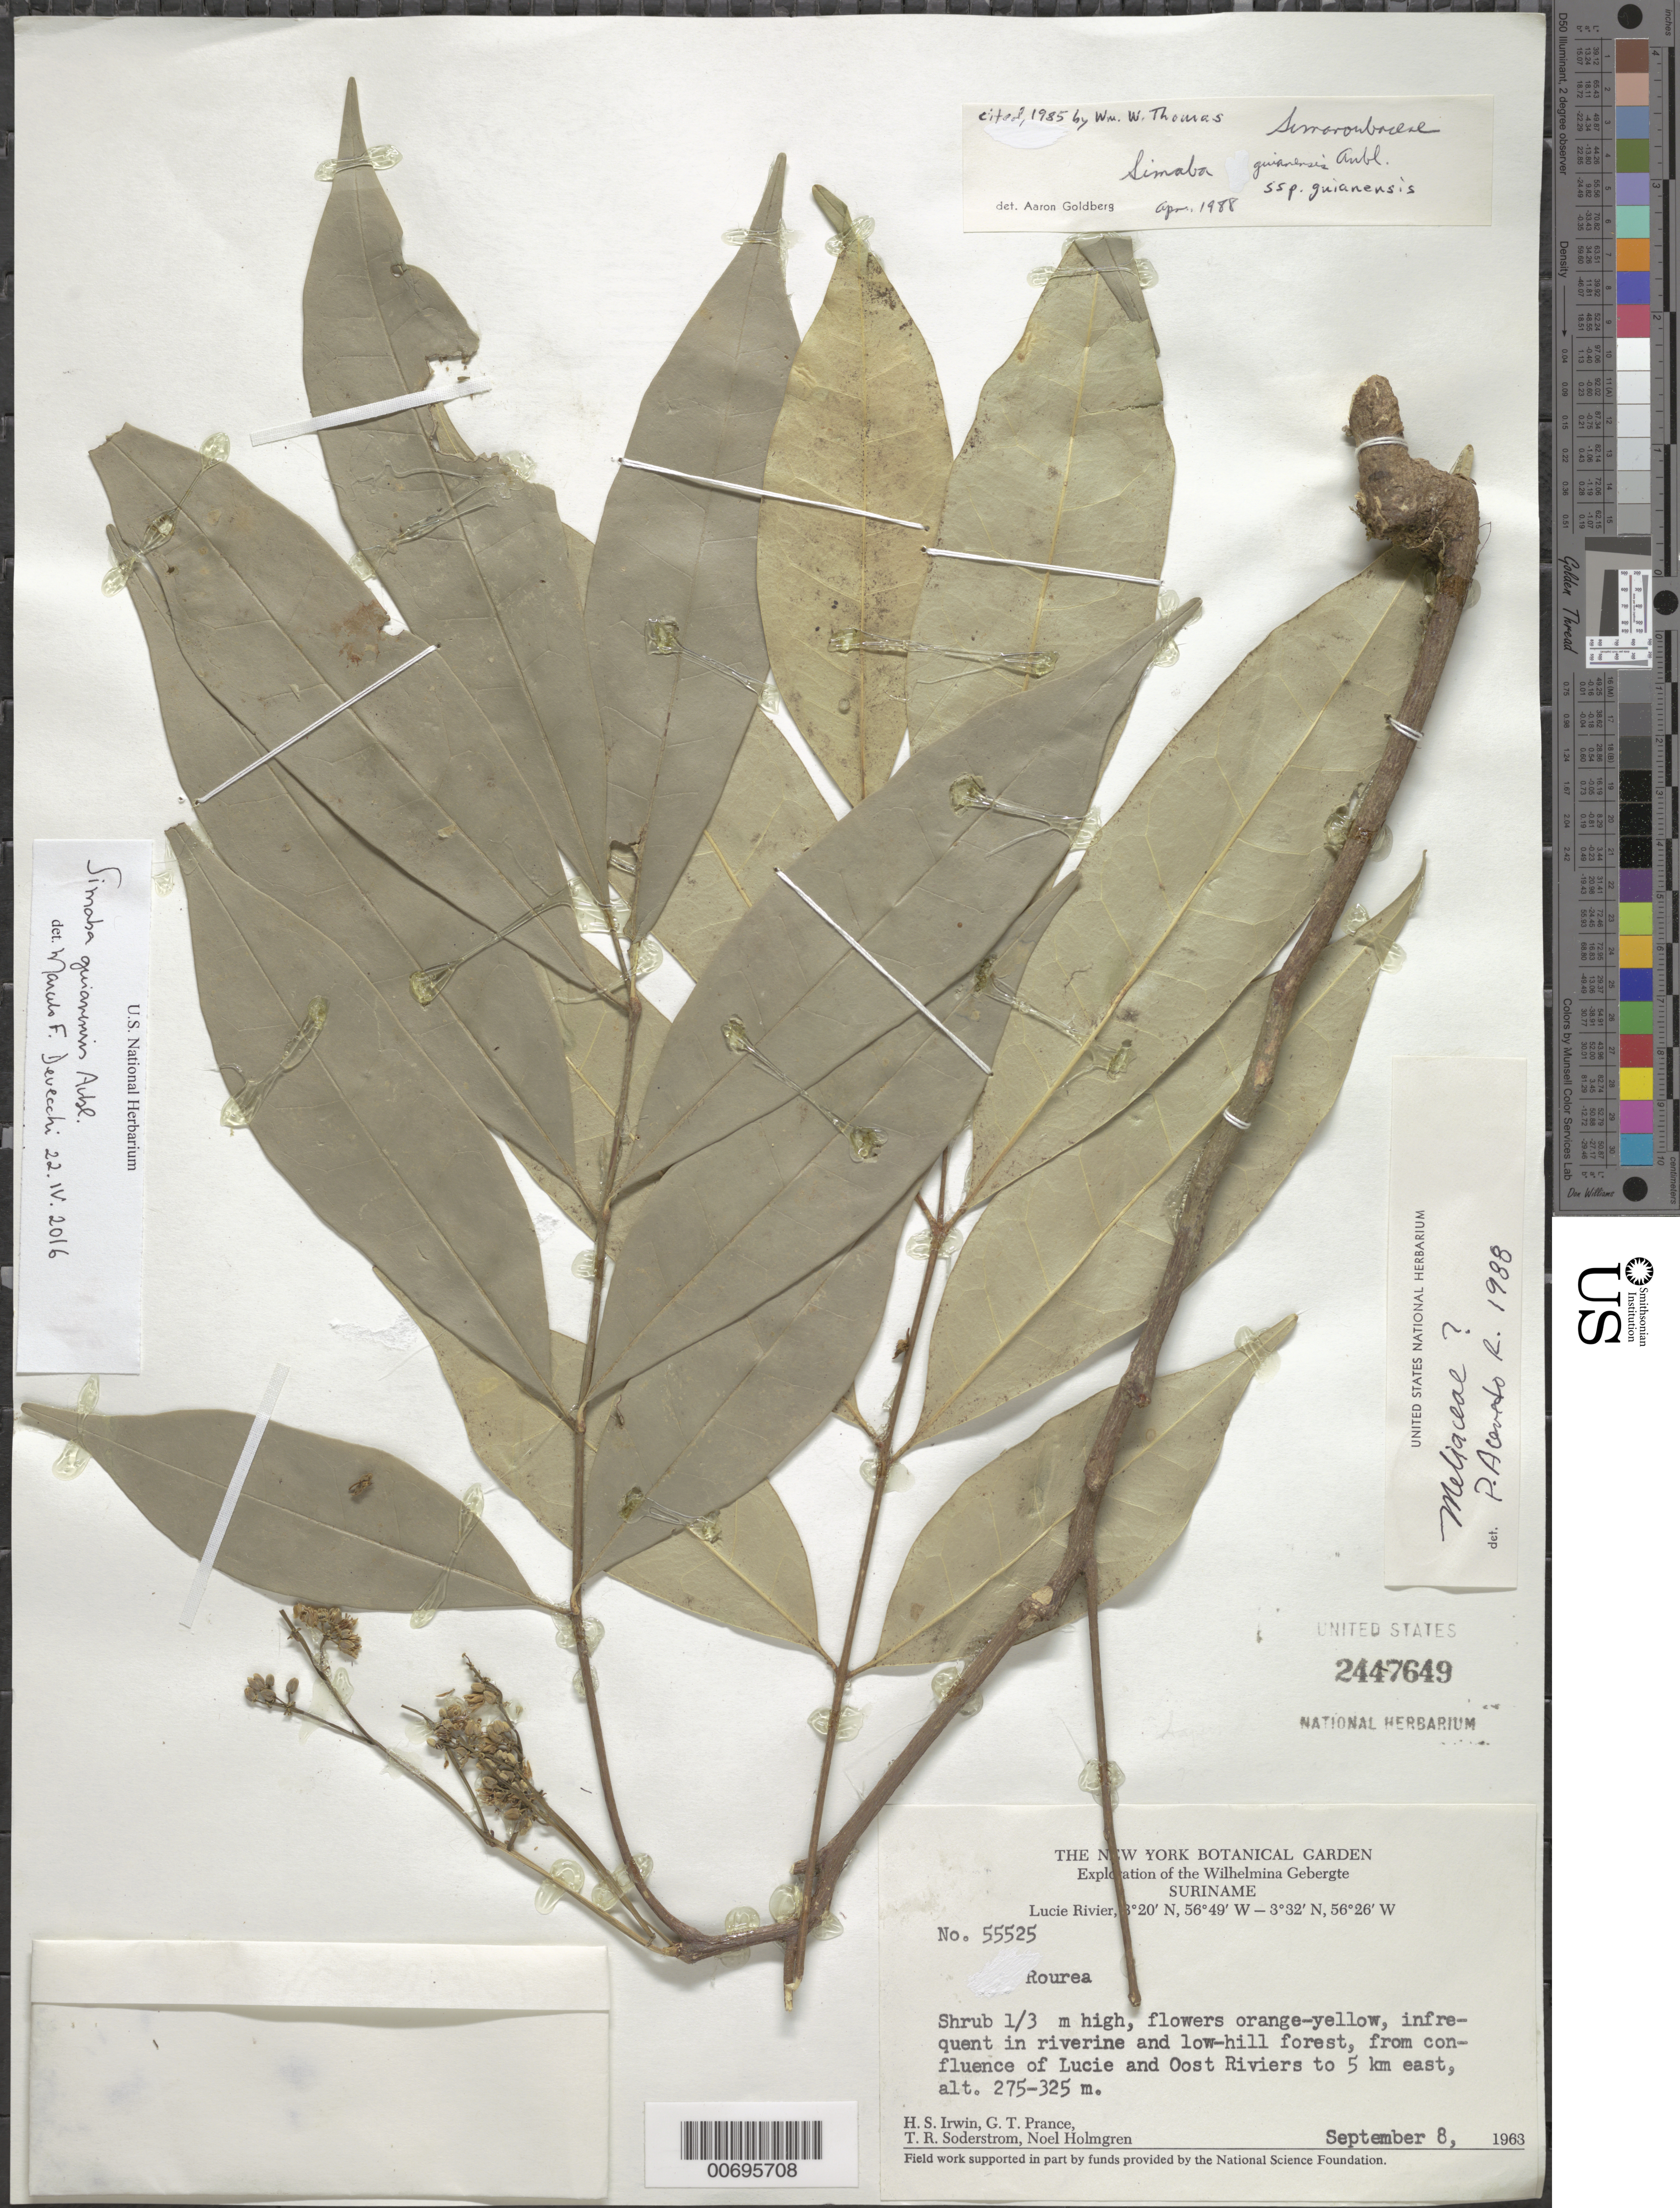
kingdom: Plantae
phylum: Tracheophyta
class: Magnoliopsida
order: Sapindales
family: Simaroubaceae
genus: Simaba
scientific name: Simaba guianensis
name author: Aubl.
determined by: Thomas, W. W., (NY), New York Botanical Garden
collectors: H. Irwin, G. T. Prance, T. R. Soderstrom & N. H. Holmgren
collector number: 55525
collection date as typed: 8-Sep-63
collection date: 1963-09-08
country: Suriname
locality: Lucie R., 5 km E confluence with Oost R., Wilhelmina Gebergte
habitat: Riverine and low hill forest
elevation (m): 275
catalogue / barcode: US 2447649